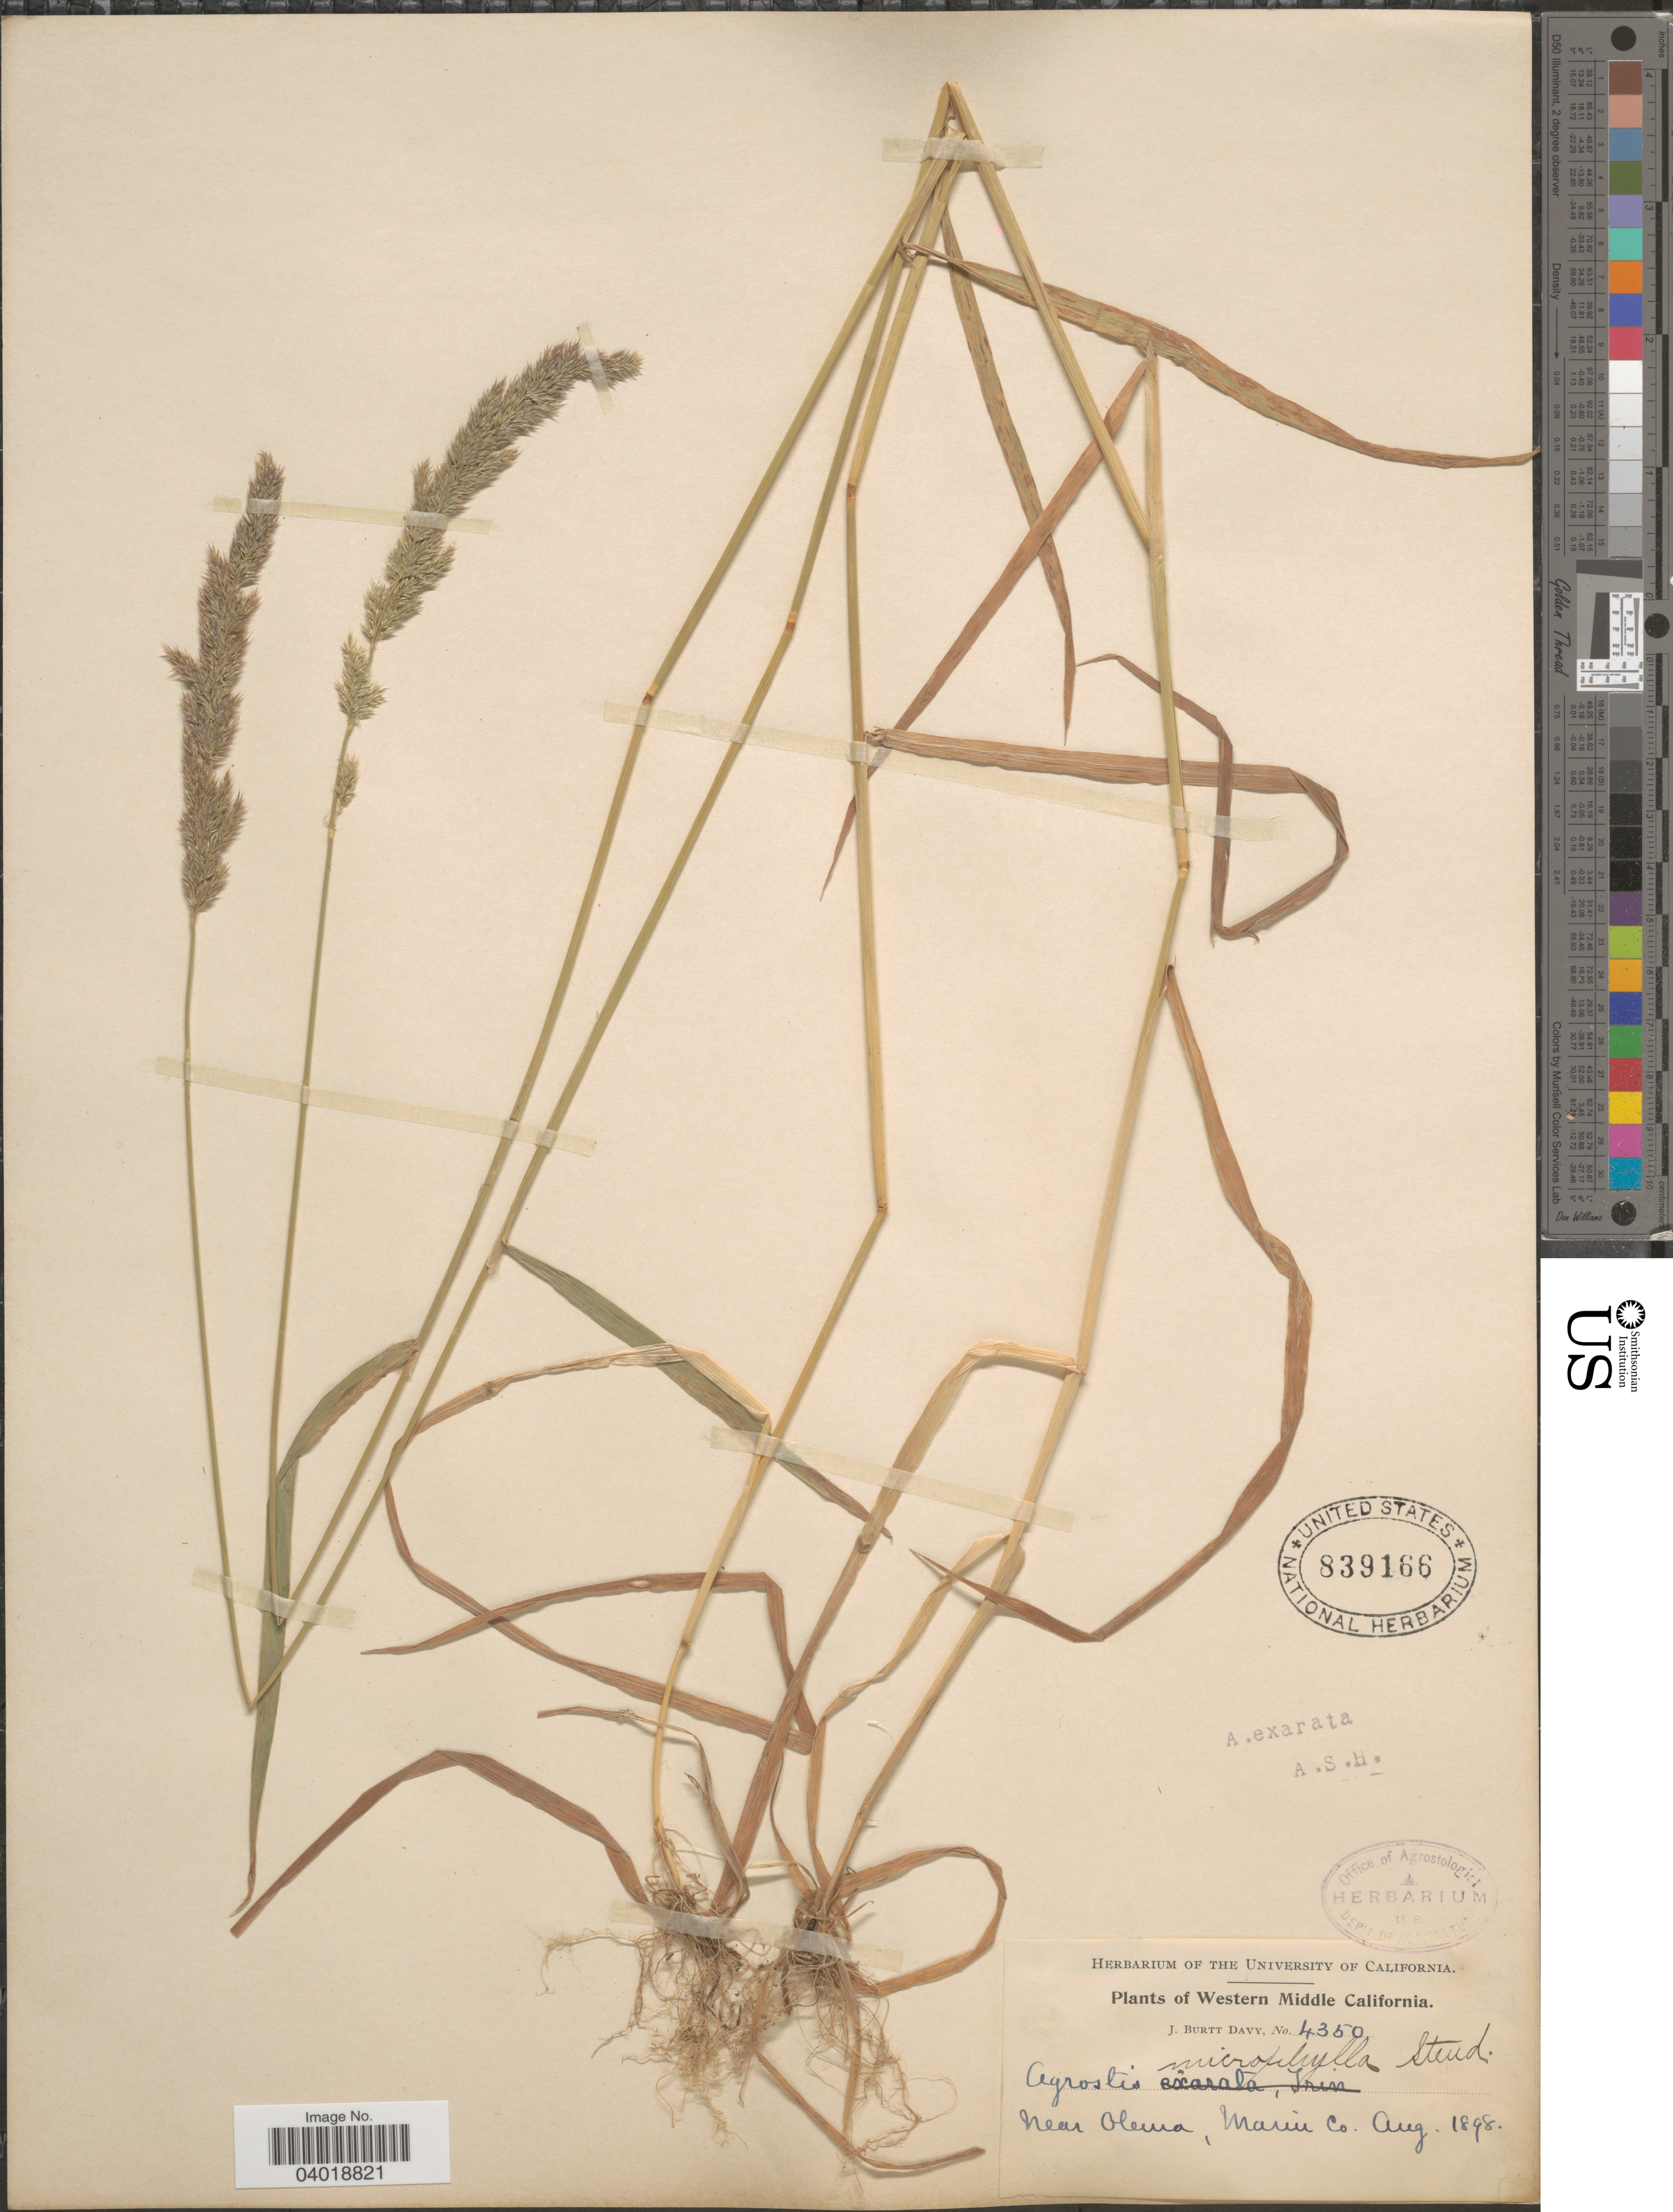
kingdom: Plantae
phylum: Tracheophyta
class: Liliopsida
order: Poales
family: Poaceae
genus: Agrostis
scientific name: Agrostis exarata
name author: Trin.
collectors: J. Burtt Davy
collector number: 4350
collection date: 1898-08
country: United States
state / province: California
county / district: Marin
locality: Western Middle California. Near Olema, Marin Co.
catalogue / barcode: US 839166